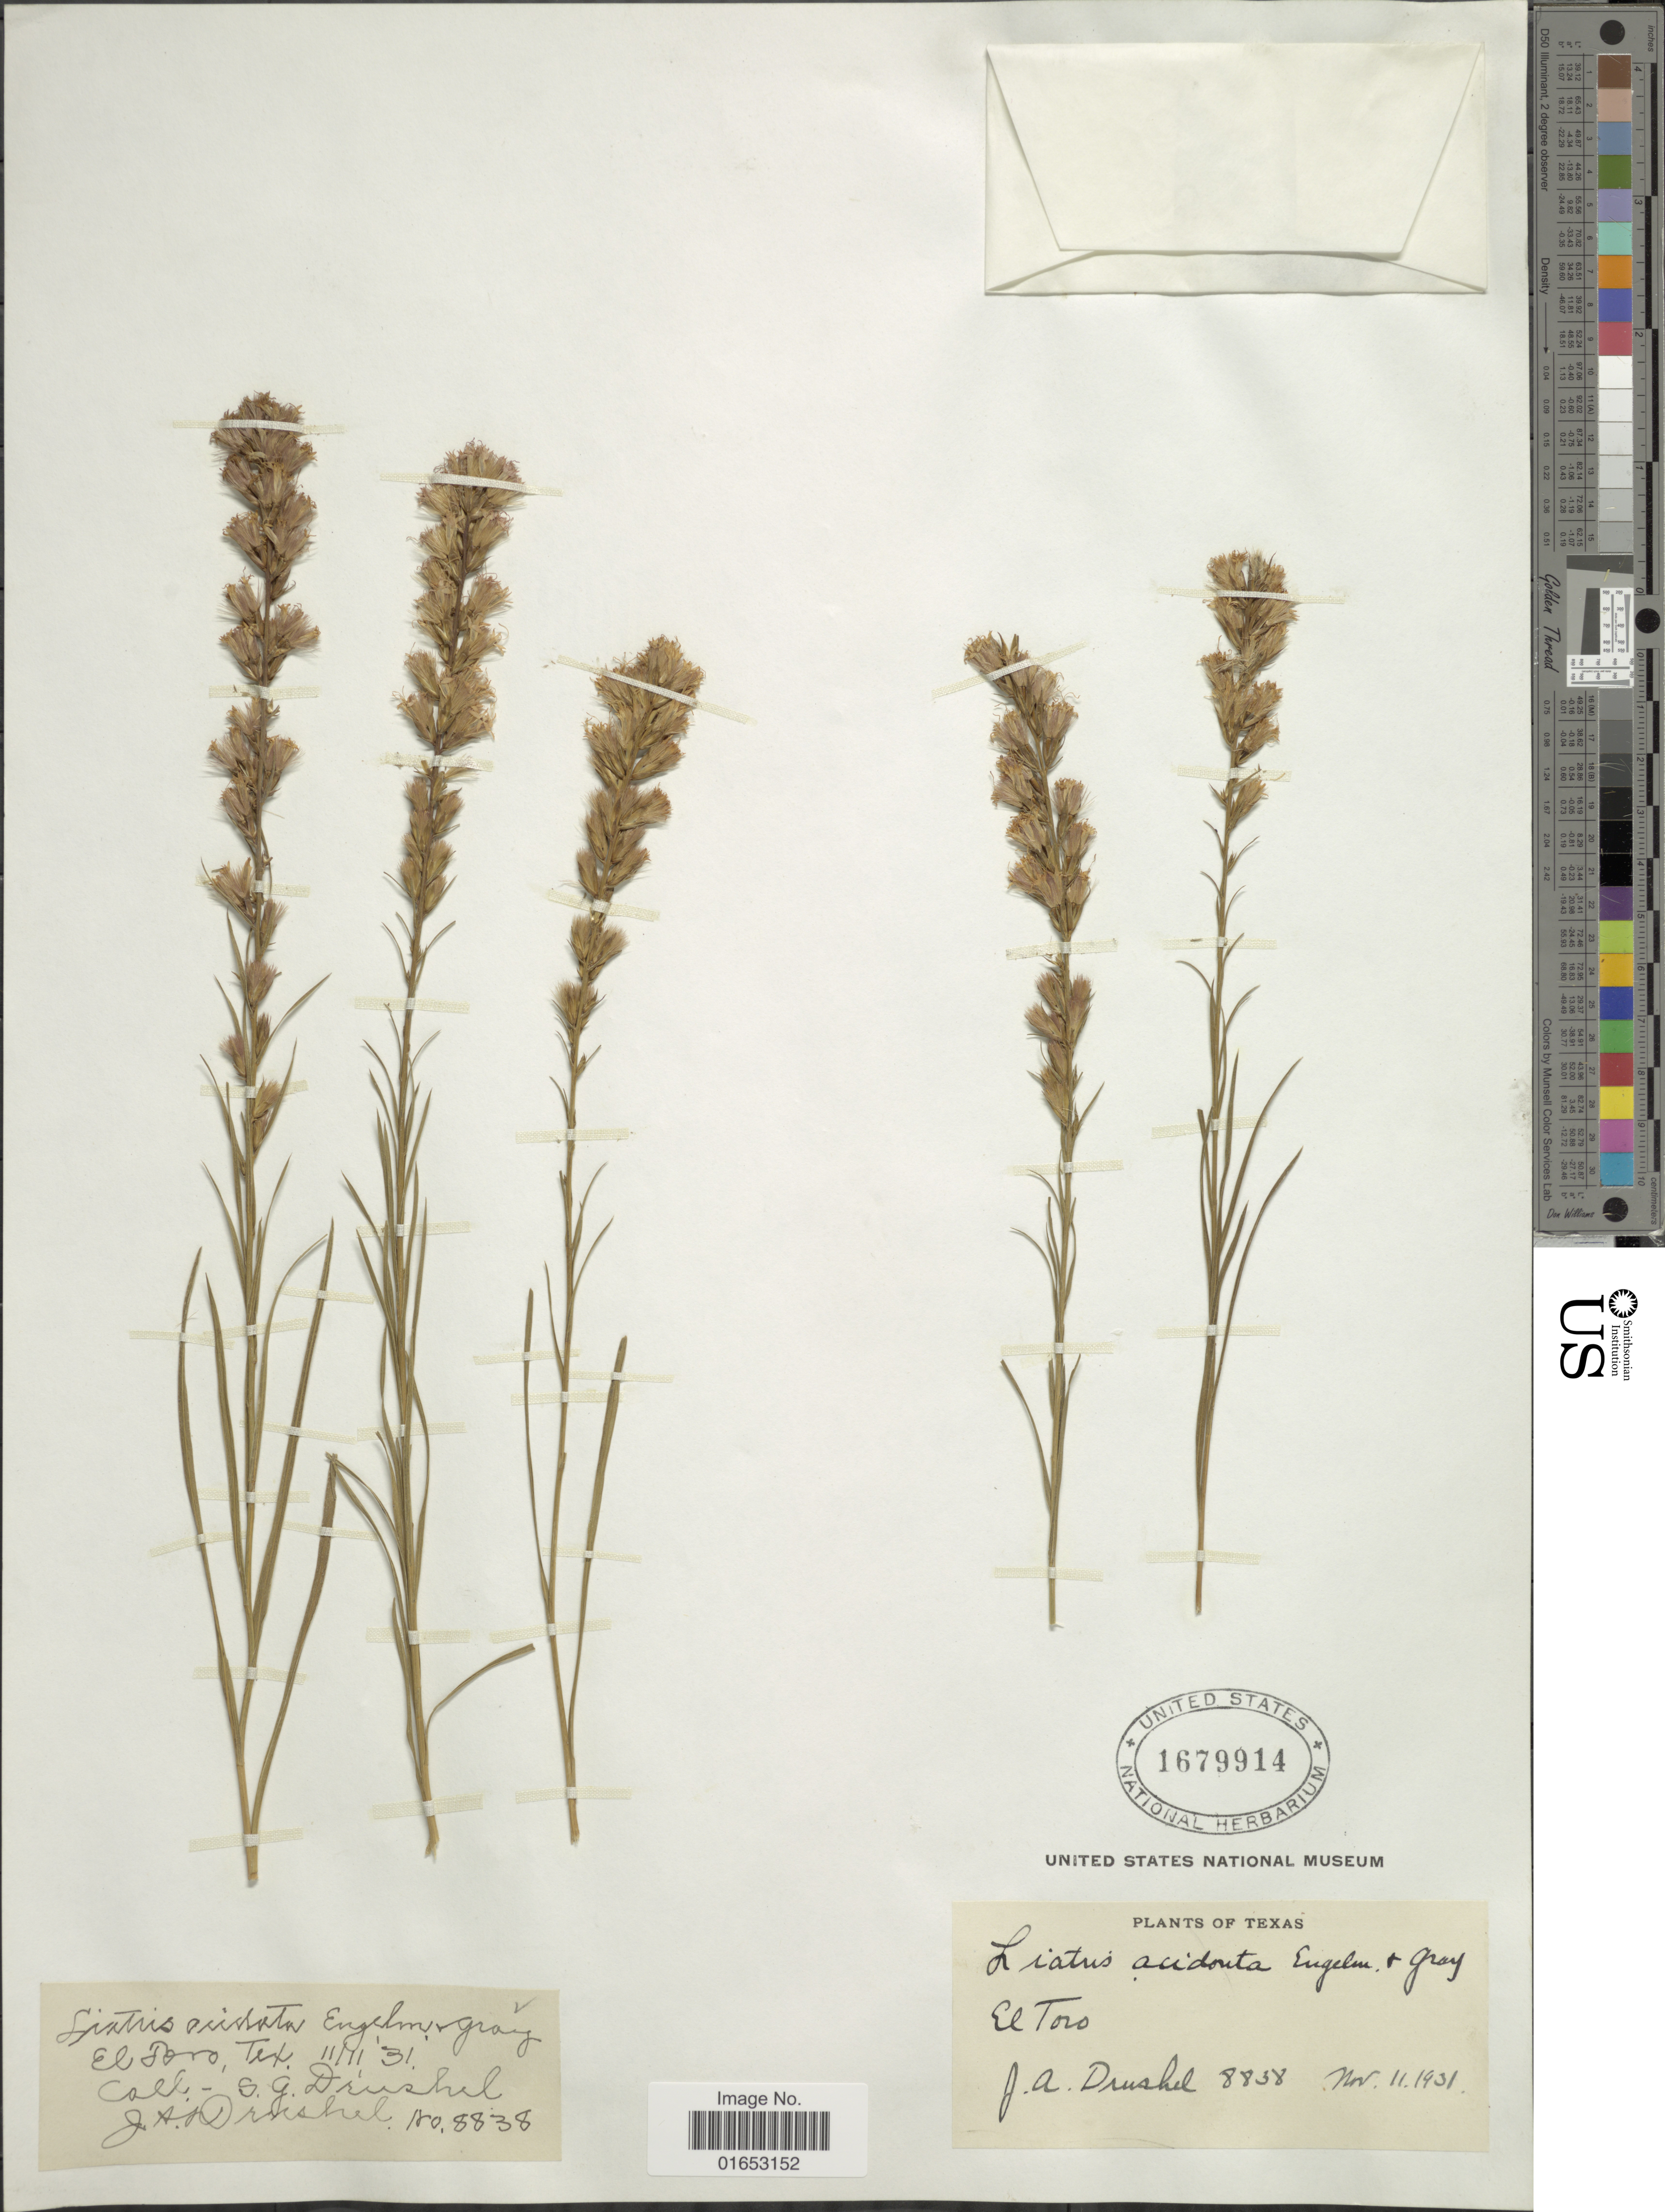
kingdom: Plantae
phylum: Tracheophyta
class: Magnoliopsida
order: Asterales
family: Asteraceae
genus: Liatris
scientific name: Liatris acidota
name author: Engelm. & A. Gray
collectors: J. A. Drushel & S. Drushel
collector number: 8838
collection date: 1931-11-11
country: United States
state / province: Texas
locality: El Toro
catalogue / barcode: US 1679914